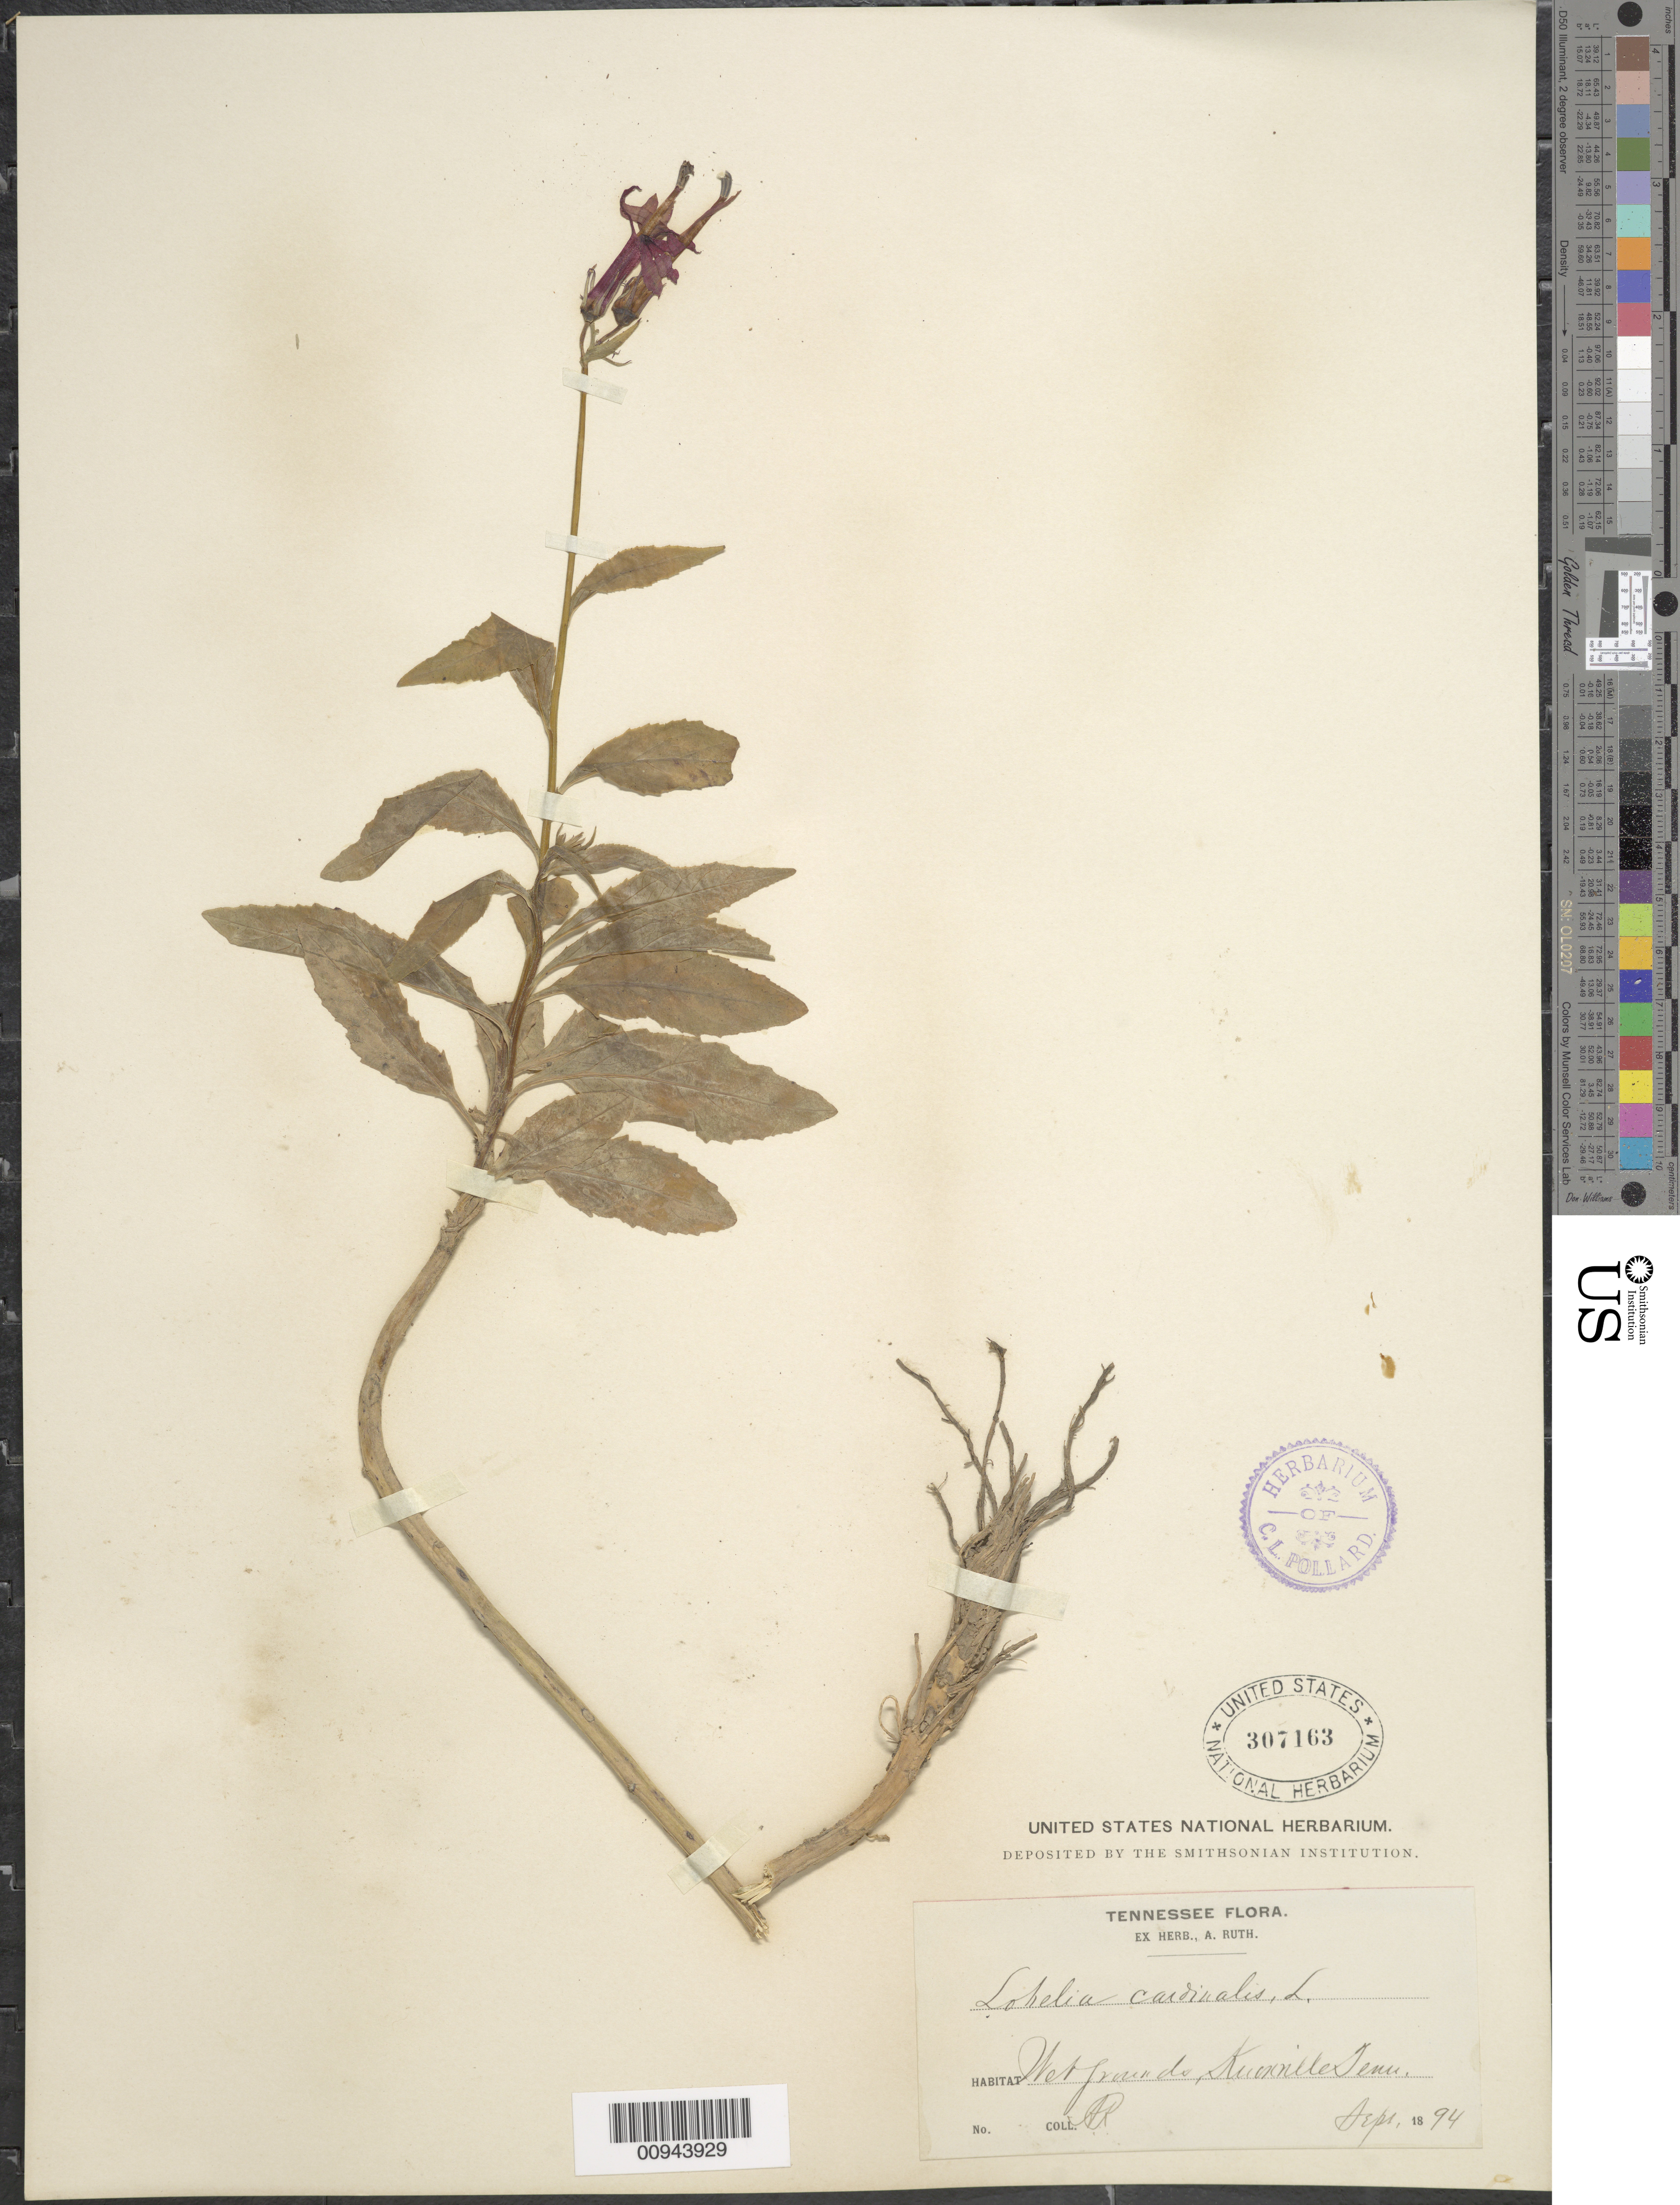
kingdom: Plantae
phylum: Tracheophyta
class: Magnoliopsida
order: Asterales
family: Campanulaceae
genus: Lobelia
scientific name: Lobelia cardinalis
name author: L.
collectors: A. Ruth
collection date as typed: Sept, 1894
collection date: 1894-09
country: United States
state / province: Tennessee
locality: Knoxville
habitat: wet grounds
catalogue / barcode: US 307163